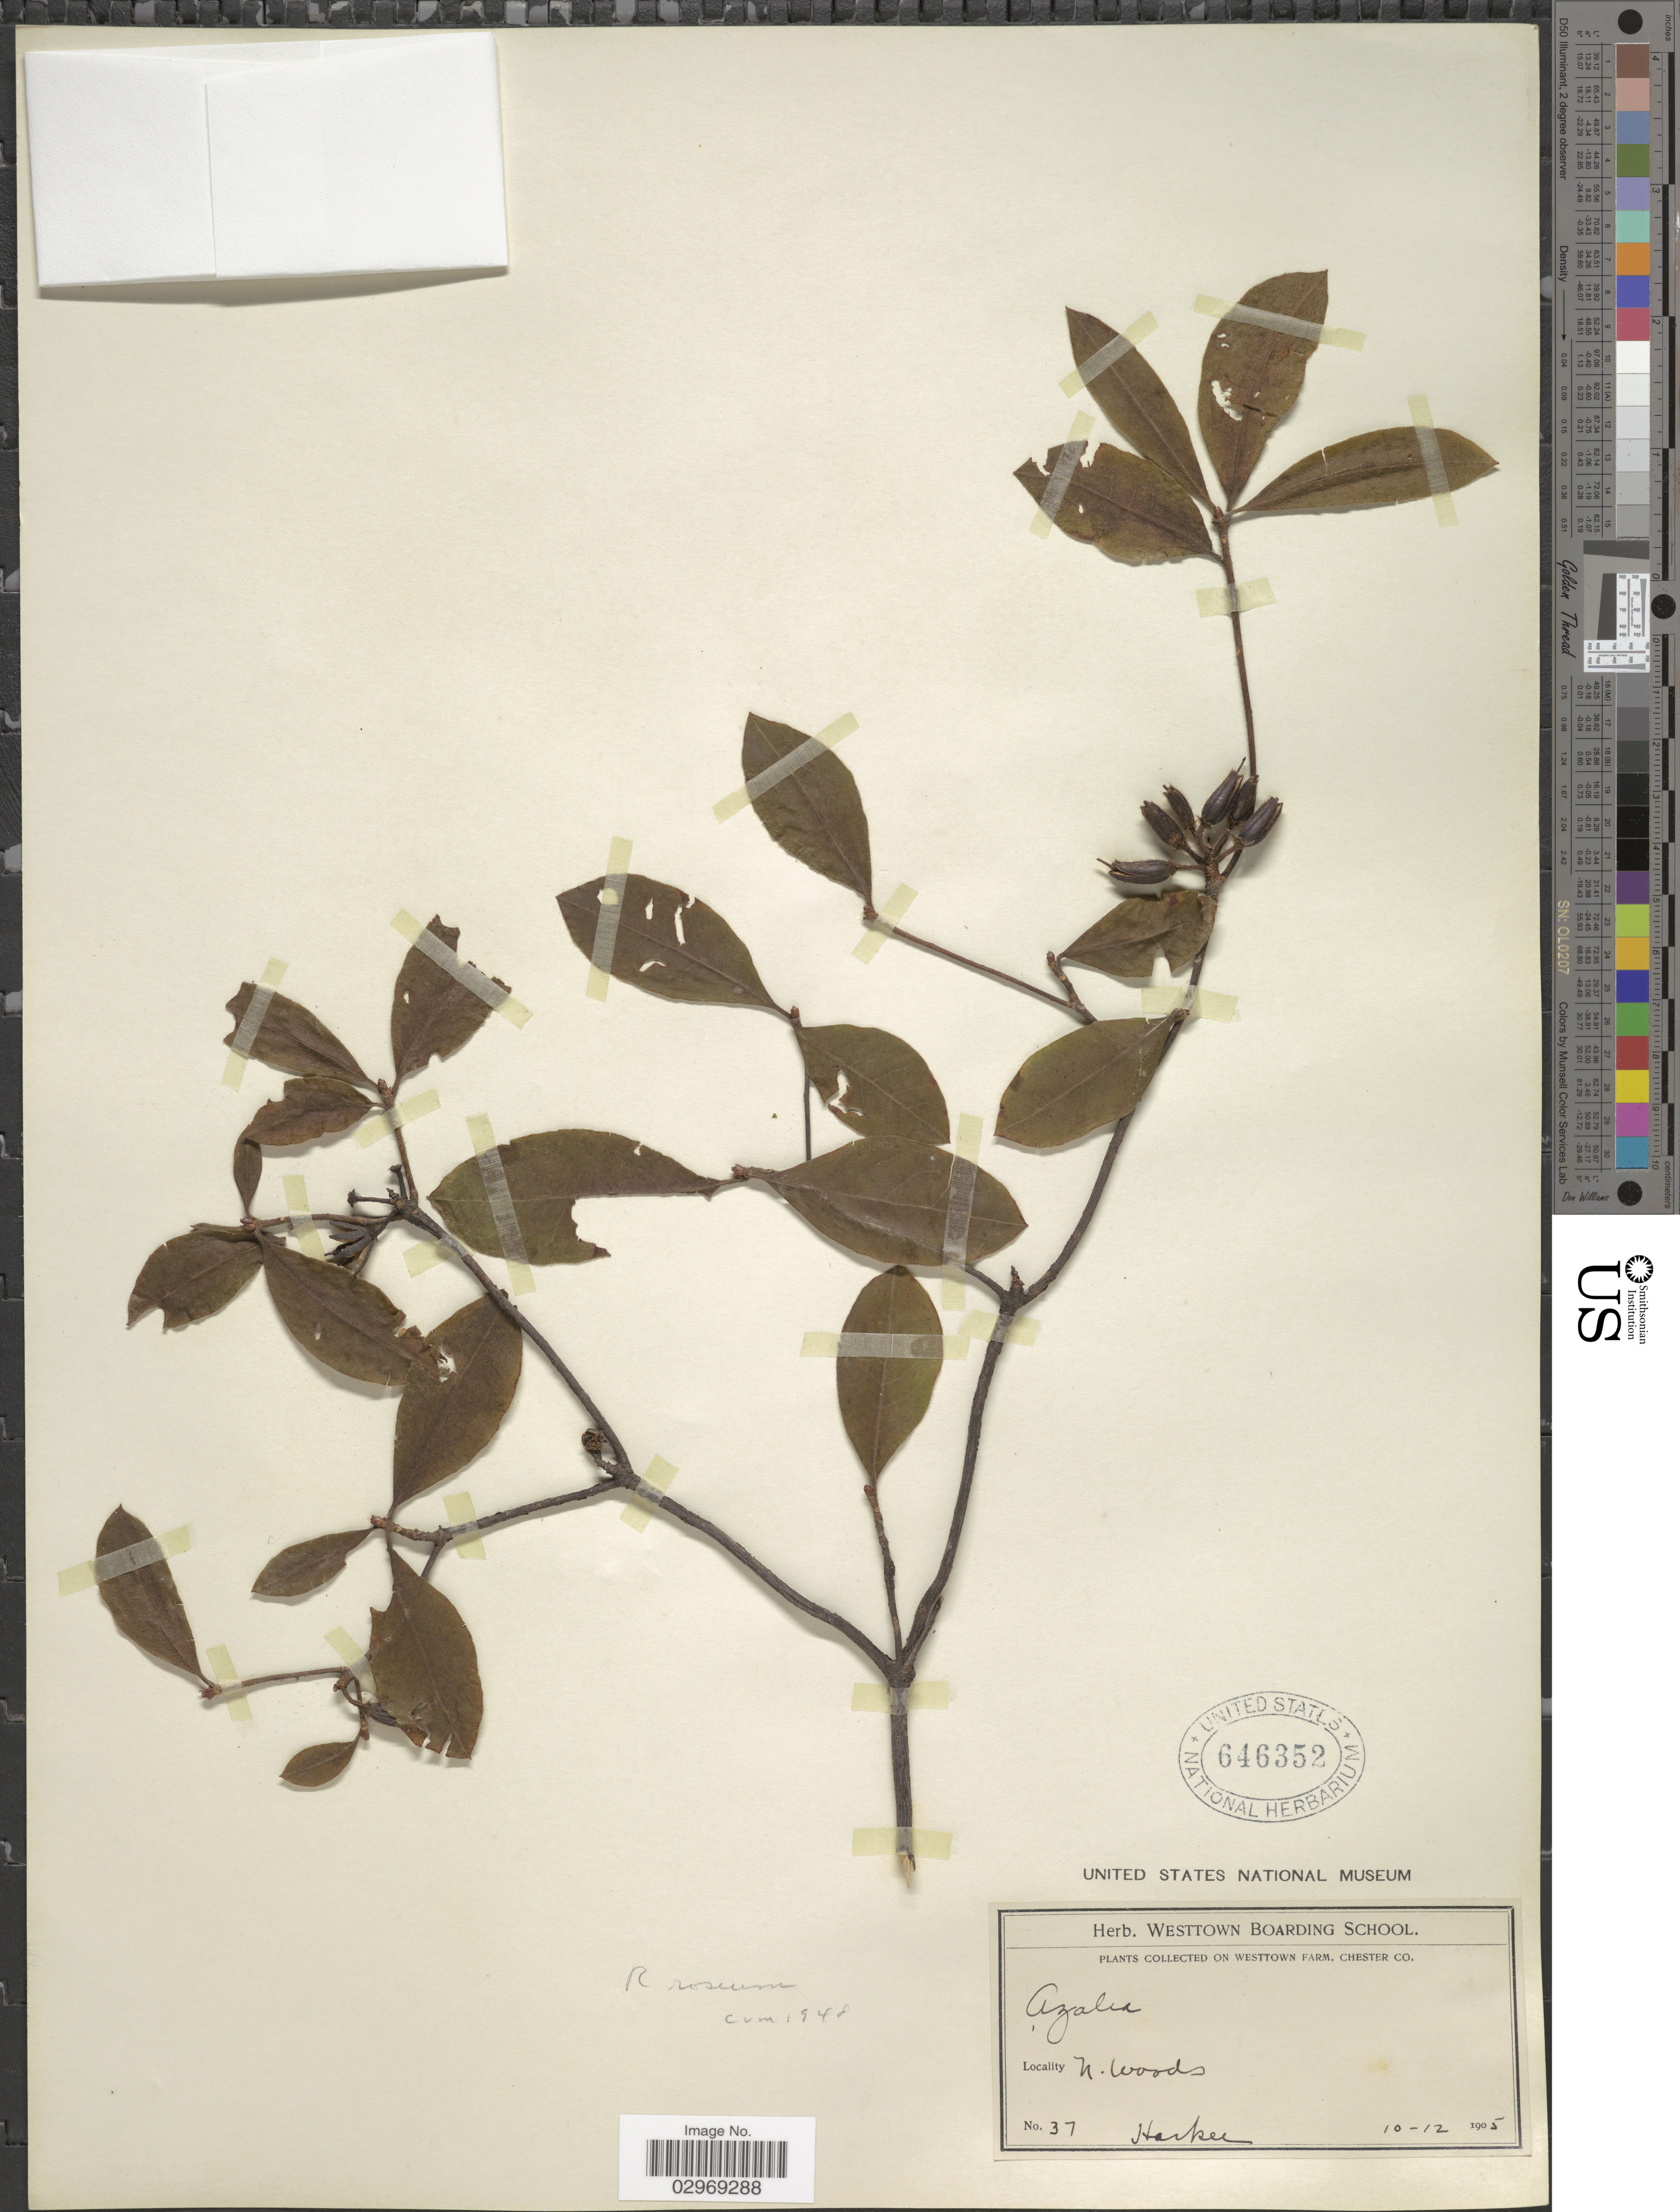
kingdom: Plantae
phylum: Tracheophyta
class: Magnoliopsida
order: Ericales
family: Ericaceae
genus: Rhododendron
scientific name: Rhododendron roseum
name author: (Loisel.) Rehder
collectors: -. Harker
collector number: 37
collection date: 1905-10-12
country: United States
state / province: Pennsylvania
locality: On Westtown Farm, Chester Co. N. woods.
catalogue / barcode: US 646352